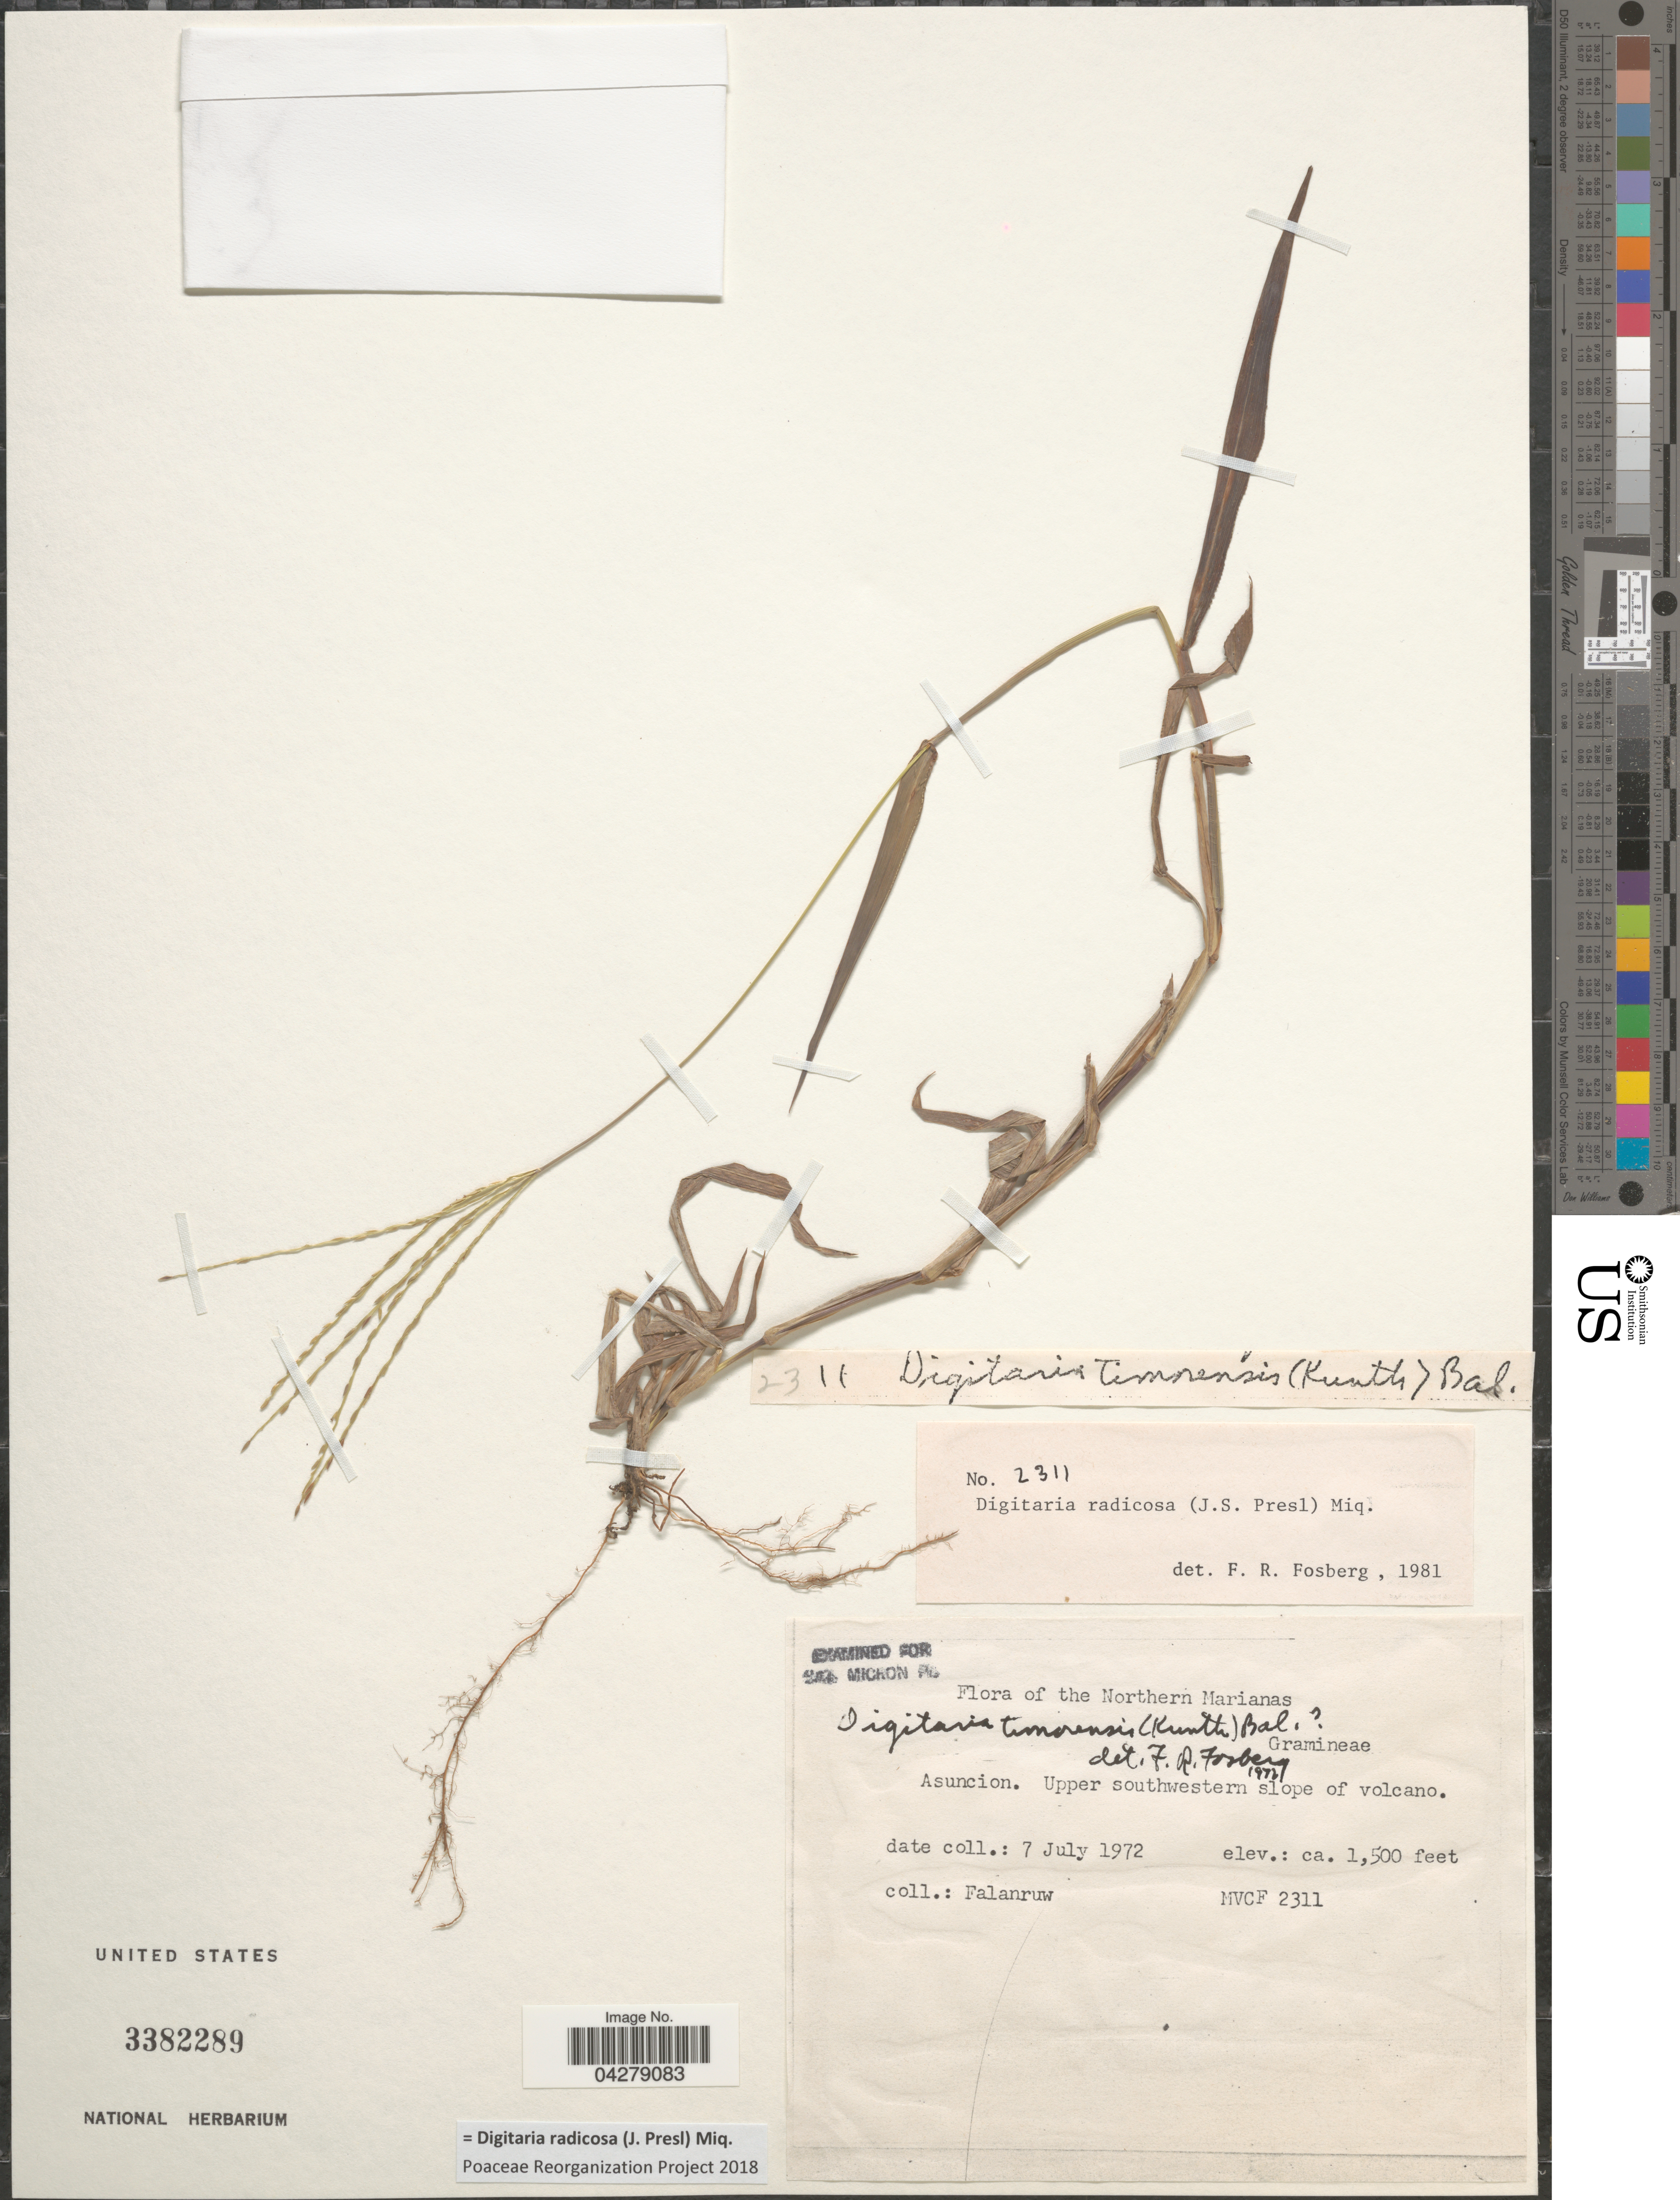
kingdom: Plantae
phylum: Tracheophyta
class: Liliopsida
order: Poales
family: Poaceae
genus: Digitaria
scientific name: Digitaria radicosa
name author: (J. Presl) Miq.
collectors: Falanruw, --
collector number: MVCF2311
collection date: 1972-07-07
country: Northern Mariana Islands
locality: Asuncion. Upper southwestern slope of volcano.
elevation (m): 457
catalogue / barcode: US 3382289